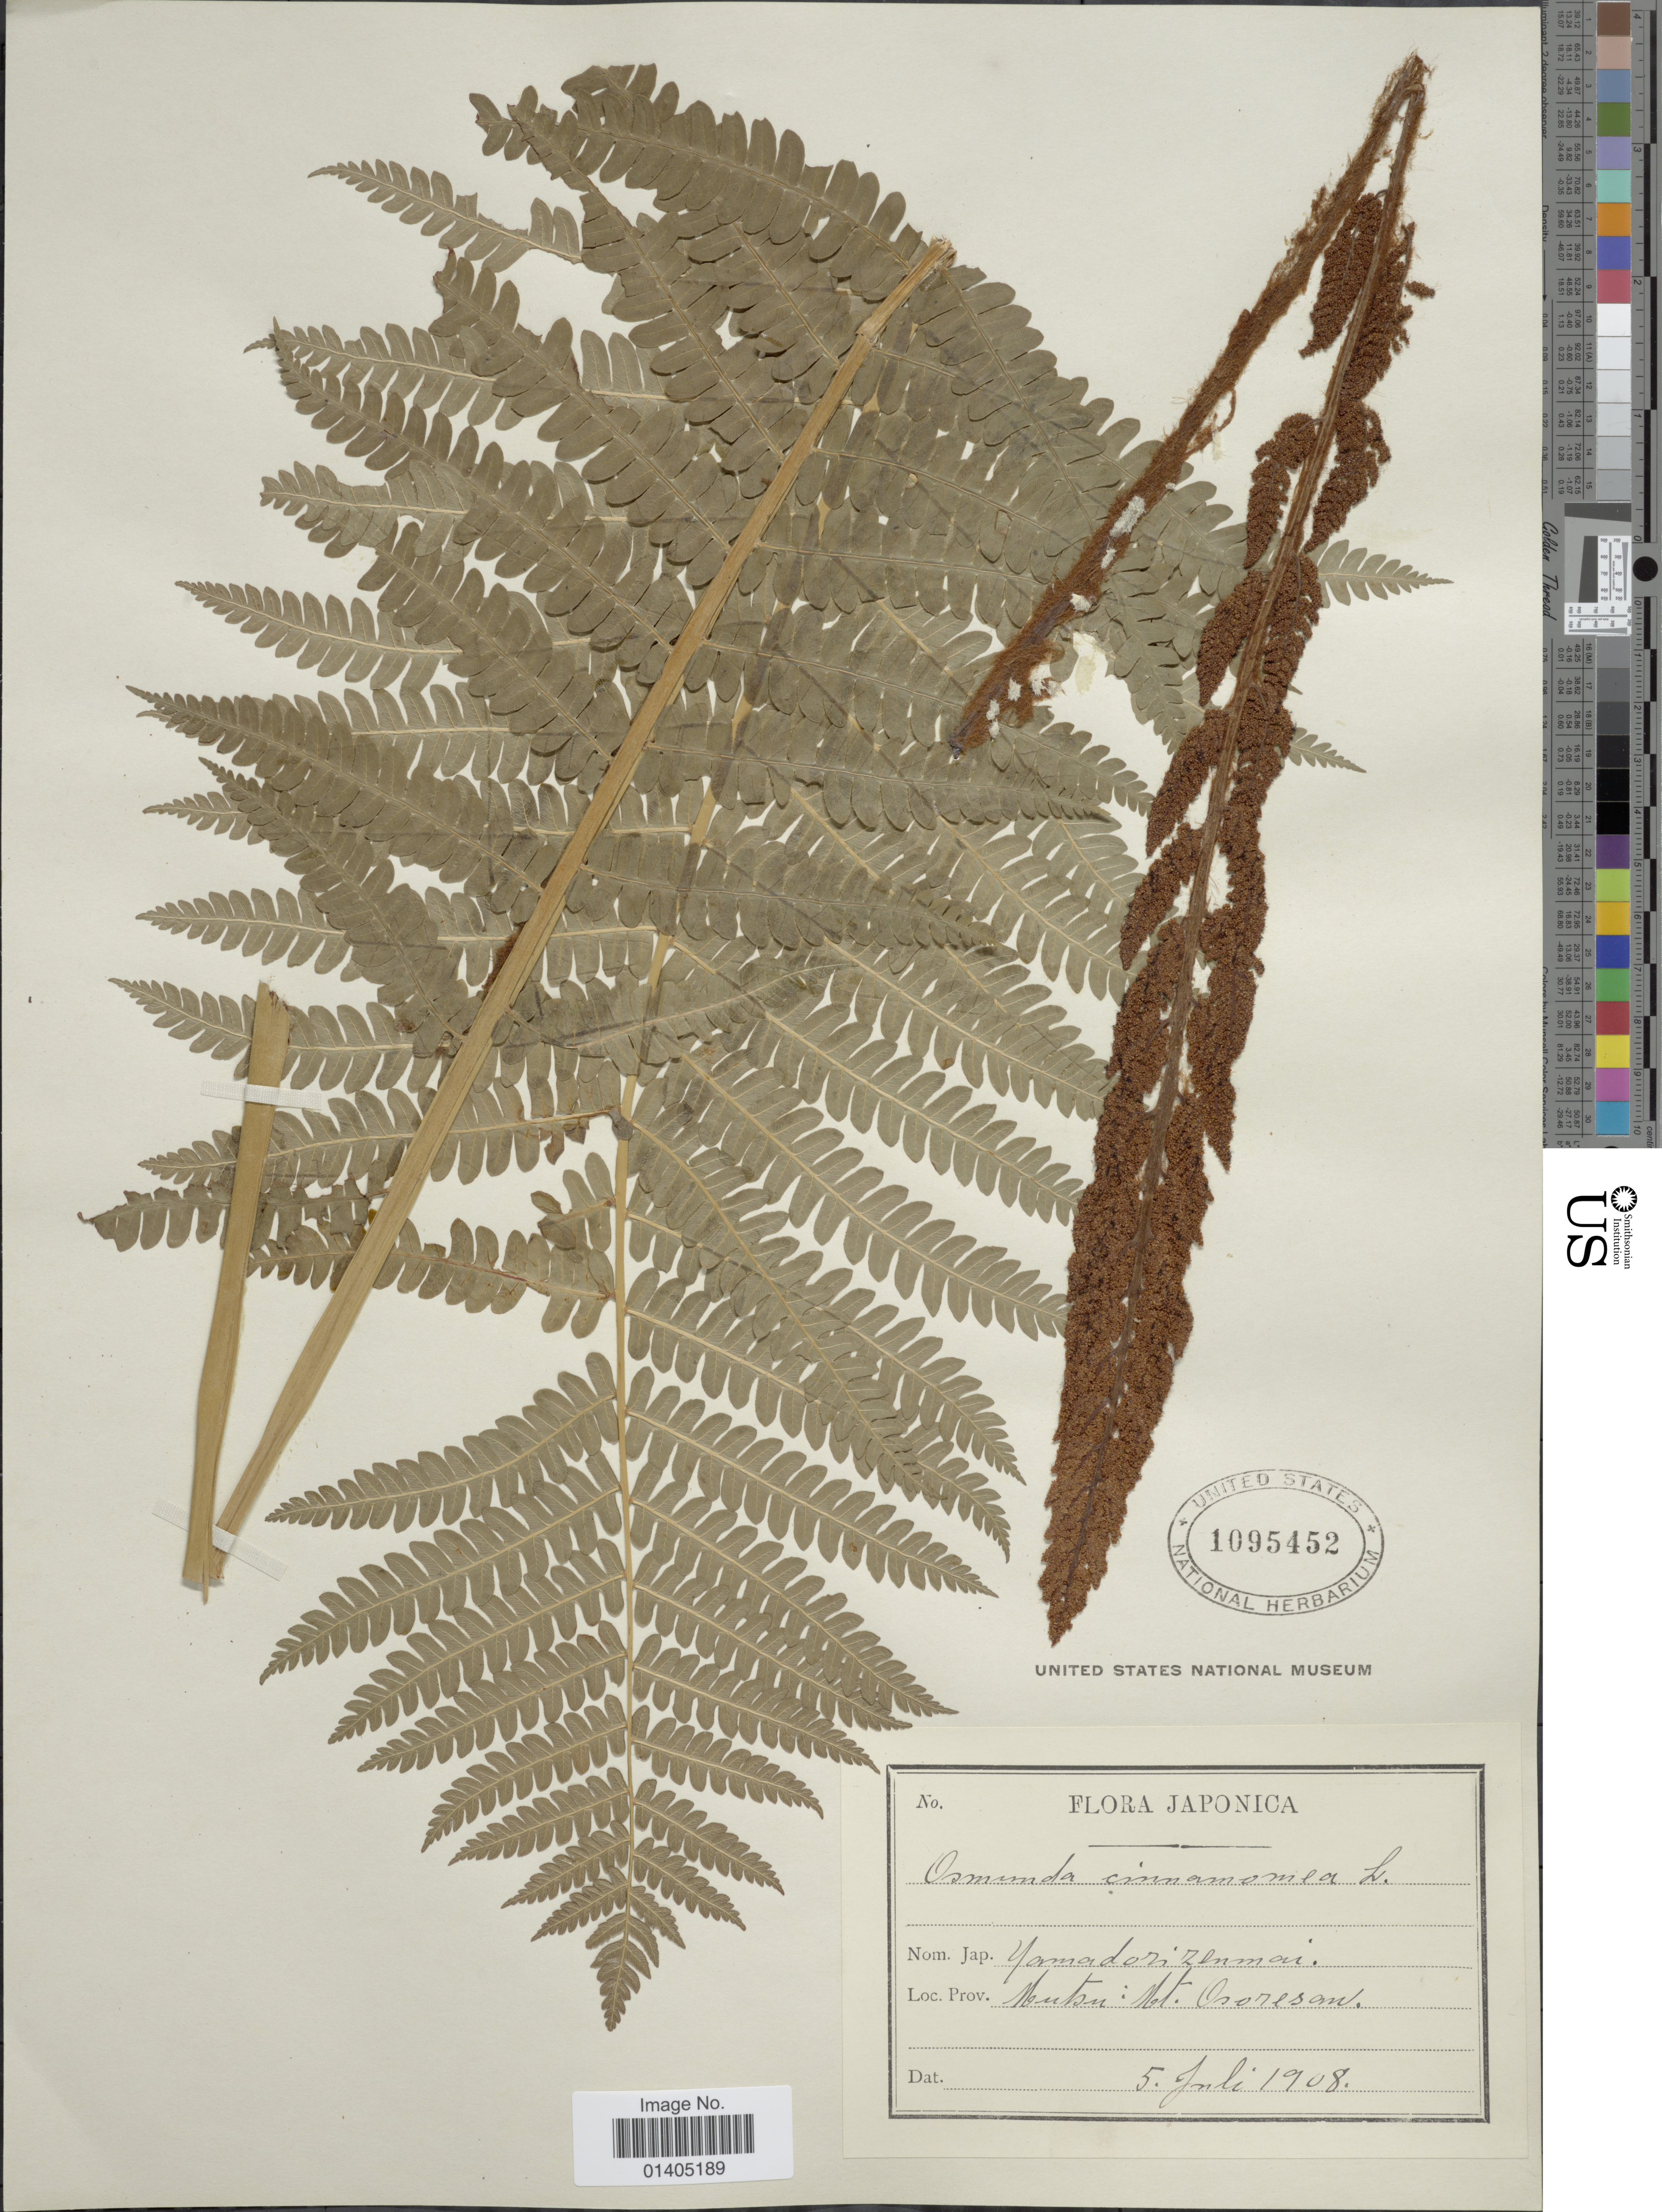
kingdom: Plantae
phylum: Tracheophyta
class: Polypodiopsida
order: Osmundales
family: Osmundaceae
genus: Osmundastrum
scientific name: Osmundastrum cinnamomeum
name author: (L.) C. Presl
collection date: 1908-07-05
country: Japan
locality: Mutsu: Mt. Osoresan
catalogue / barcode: US 1095452